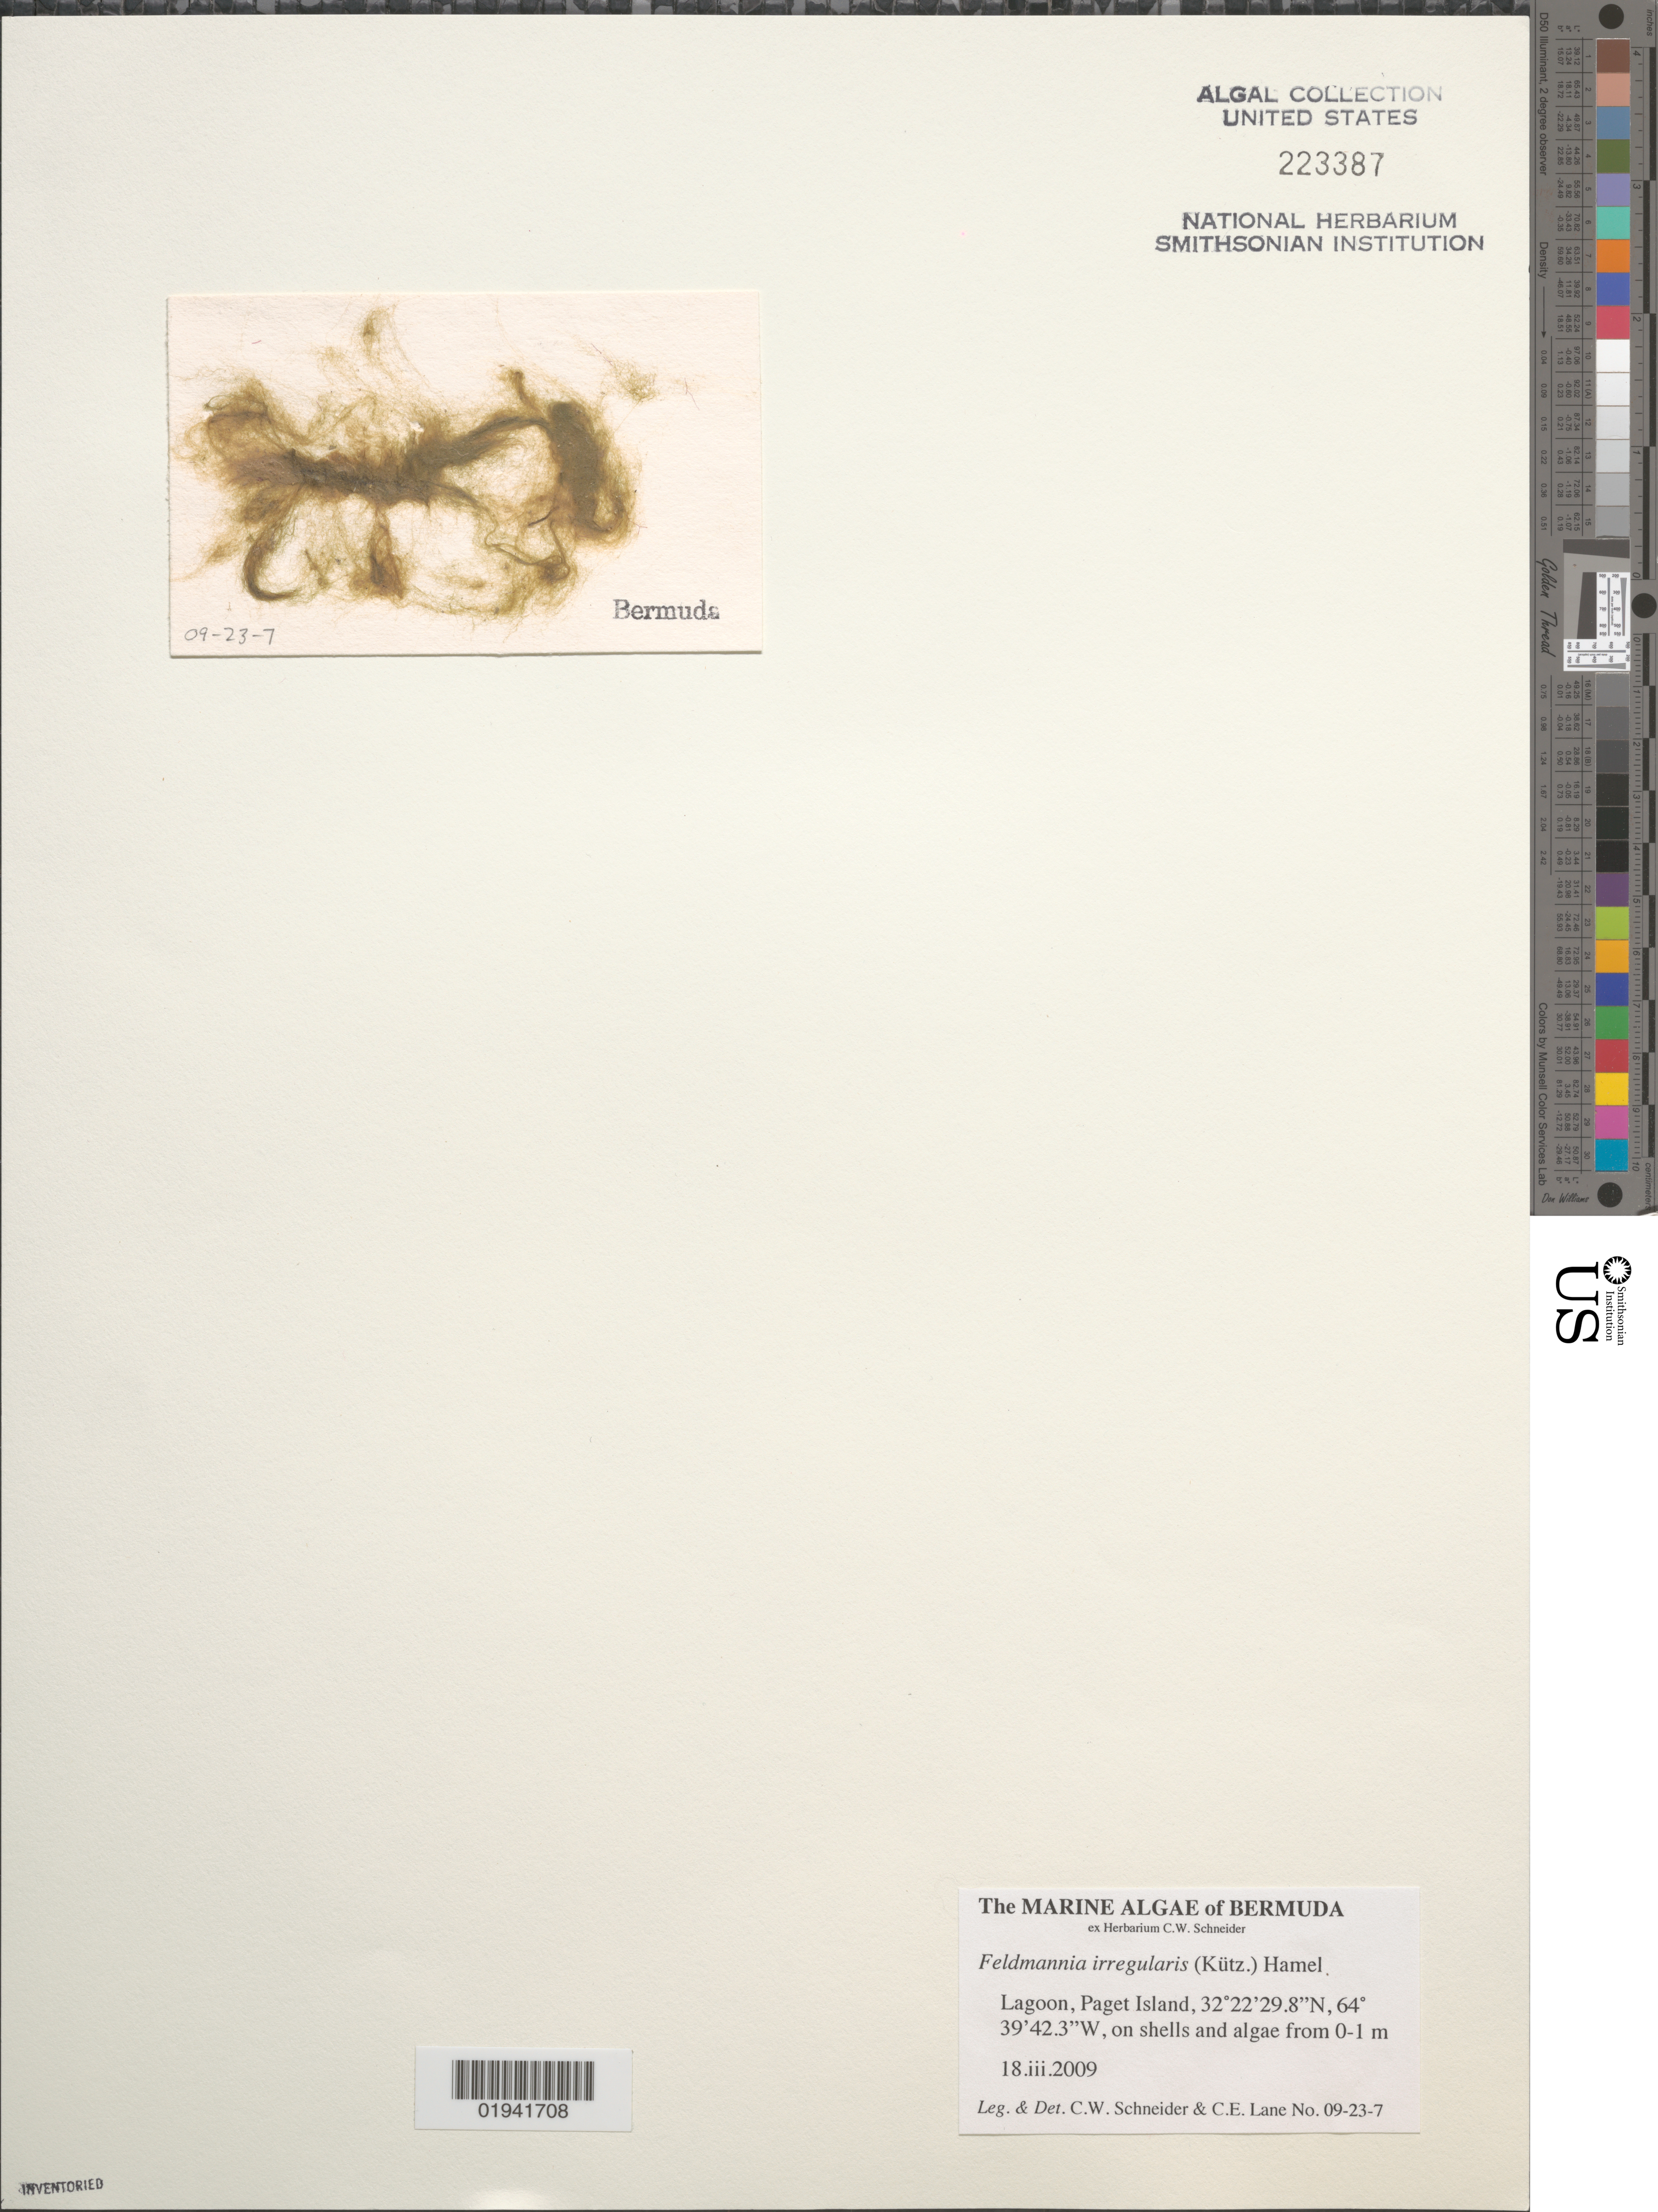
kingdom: Chromista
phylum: Ochrophyta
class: Phaeophyceae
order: Ectocarpales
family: Acinetosporaceae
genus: Feldmannia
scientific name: Feldmannia irregularis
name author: (Kütz.) G. Hamel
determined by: Schneider, C. W.; Lane, C. E.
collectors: C. W. Schneider & C. E. Lane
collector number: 09-23-7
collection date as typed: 18 Mar 2009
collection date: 2009-03-18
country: Bermuda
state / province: Saint George's (parish)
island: Paget Island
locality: Lagoon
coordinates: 32 22'29.8"N, 64 39'42.3"W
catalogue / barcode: US 223387